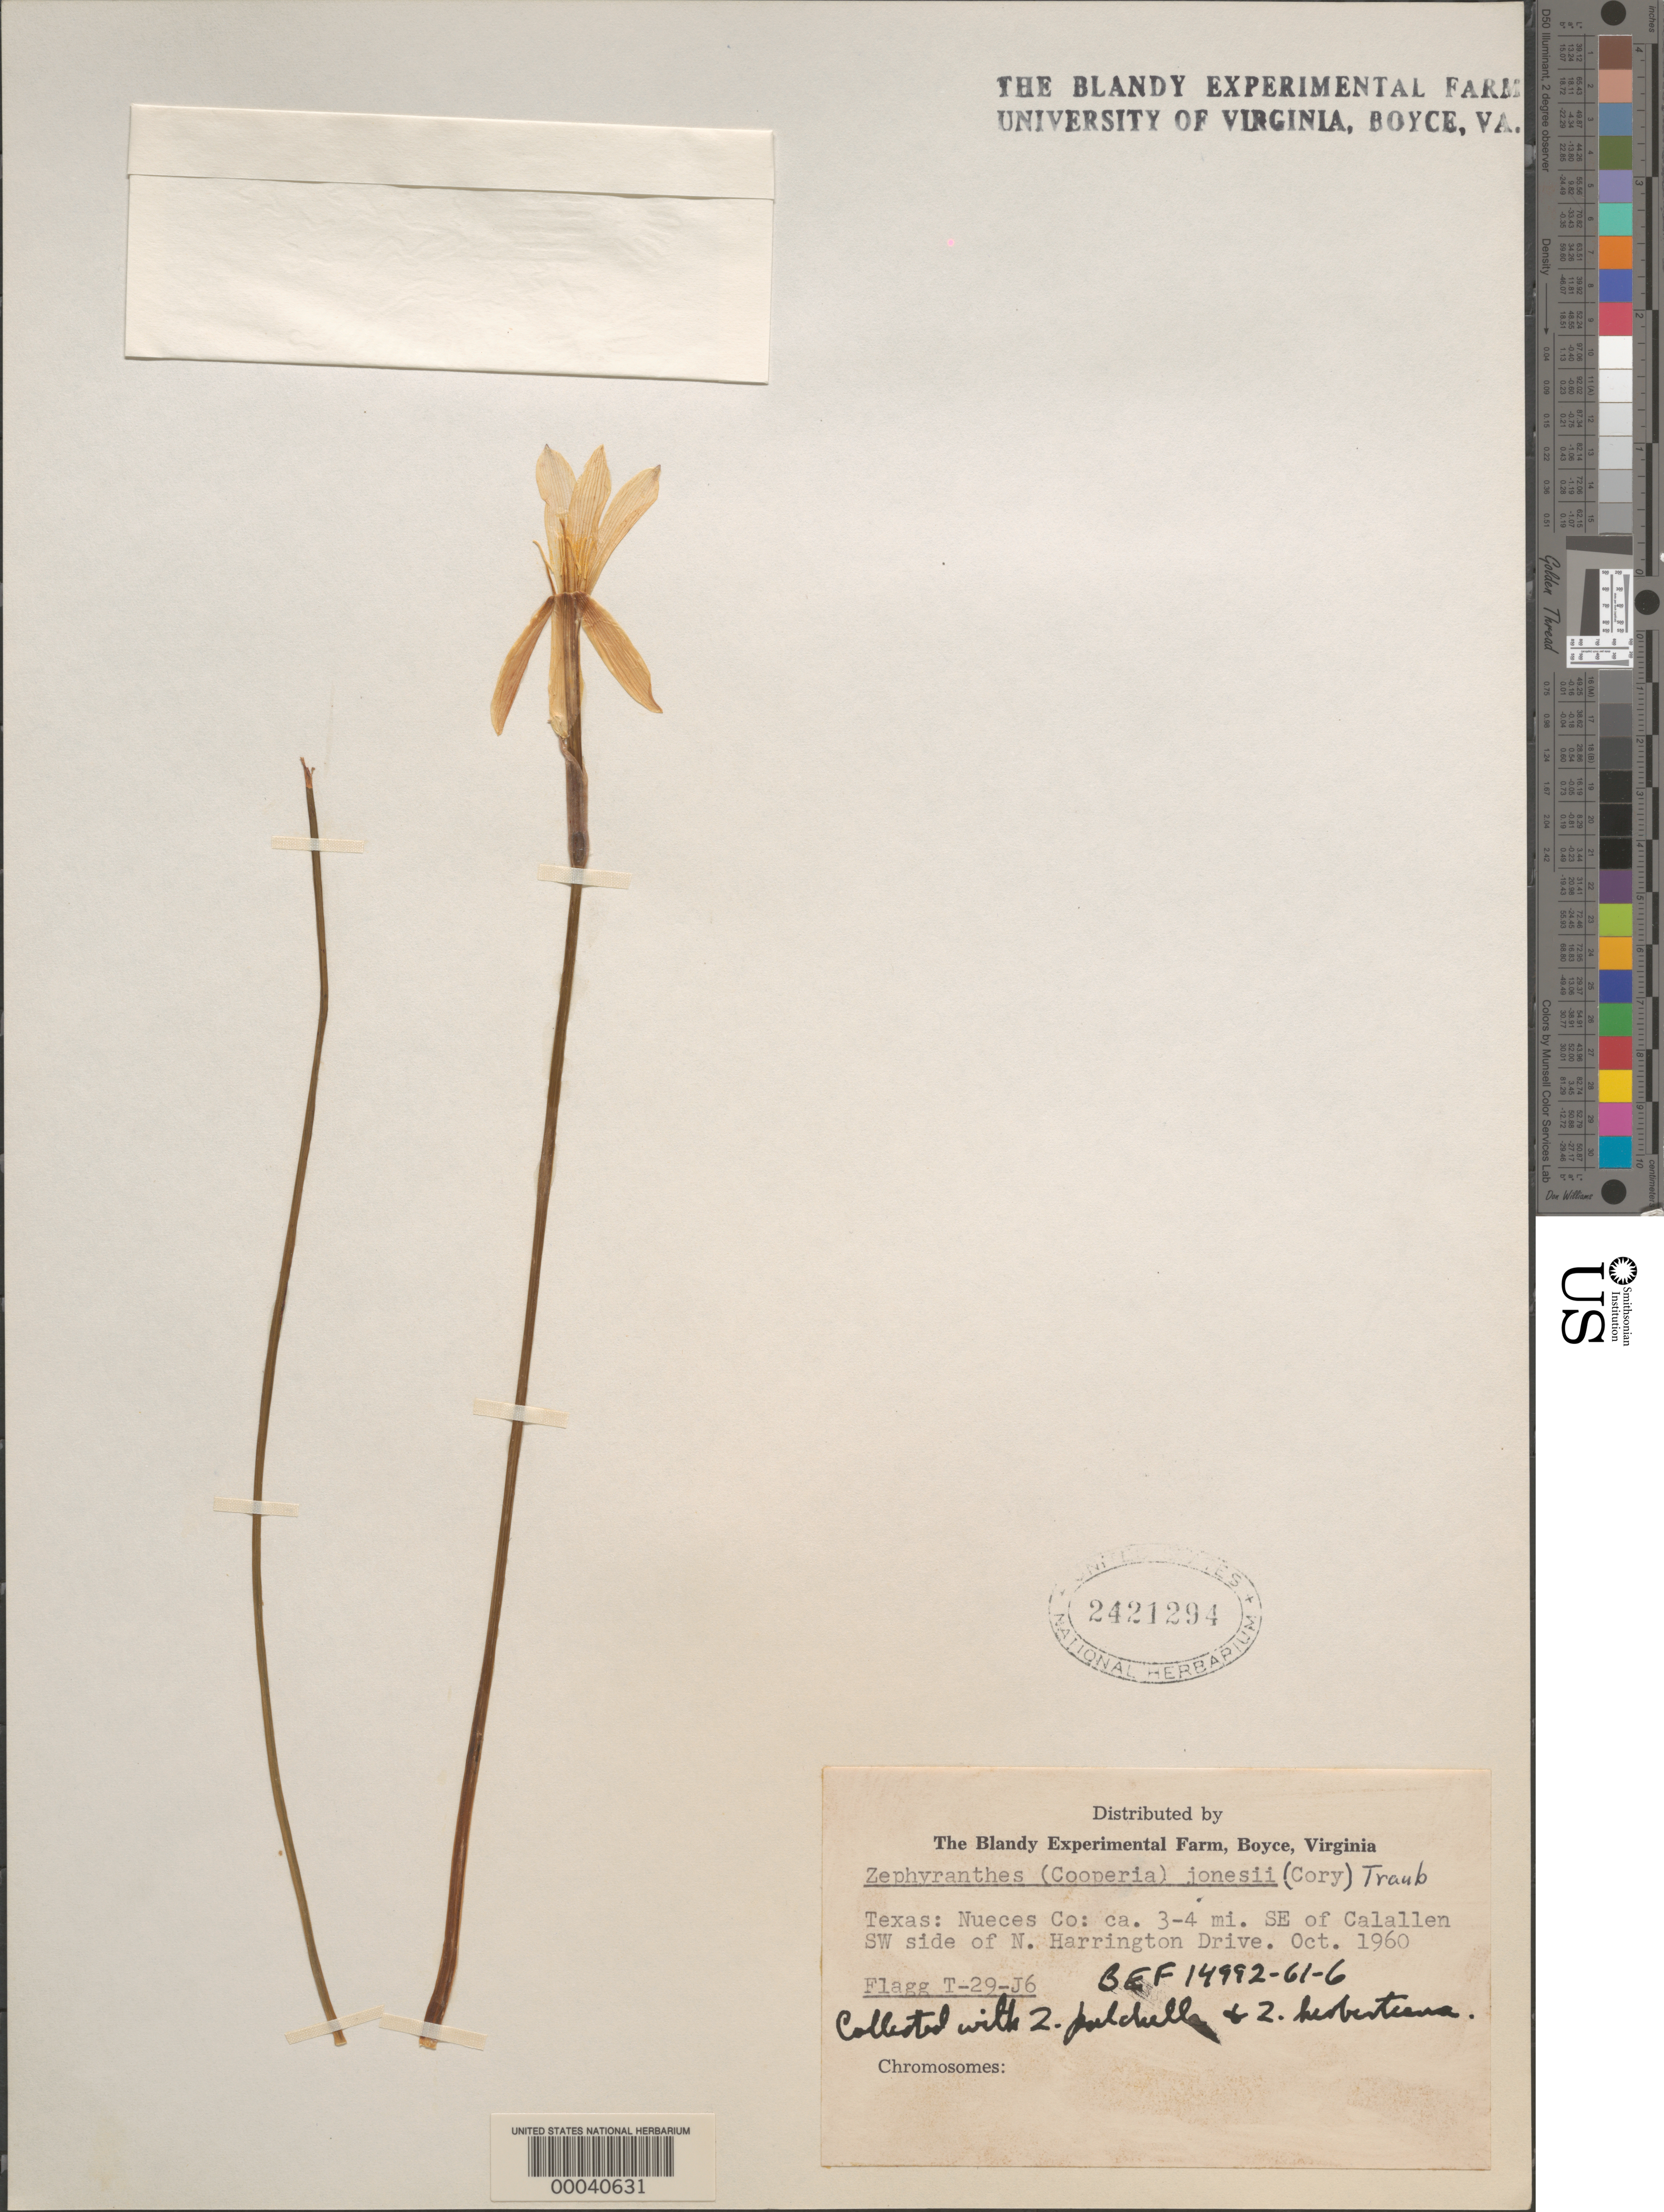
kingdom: Plantae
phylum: Tracheophyta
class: Liliopsida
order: Asparagales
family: Amaryllidaceae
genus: Zephyranthes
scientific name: Zephyranthes jonesii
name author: (Cory) Traub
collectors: R. O. Flagg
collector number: T-29-j6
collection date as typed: Oct 1960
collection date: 1960-10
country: United States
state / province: Texas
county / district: Nueces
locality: Sw side of n harrington drive, ca 3-4 mi. se of calallen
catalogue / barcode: US 2421294